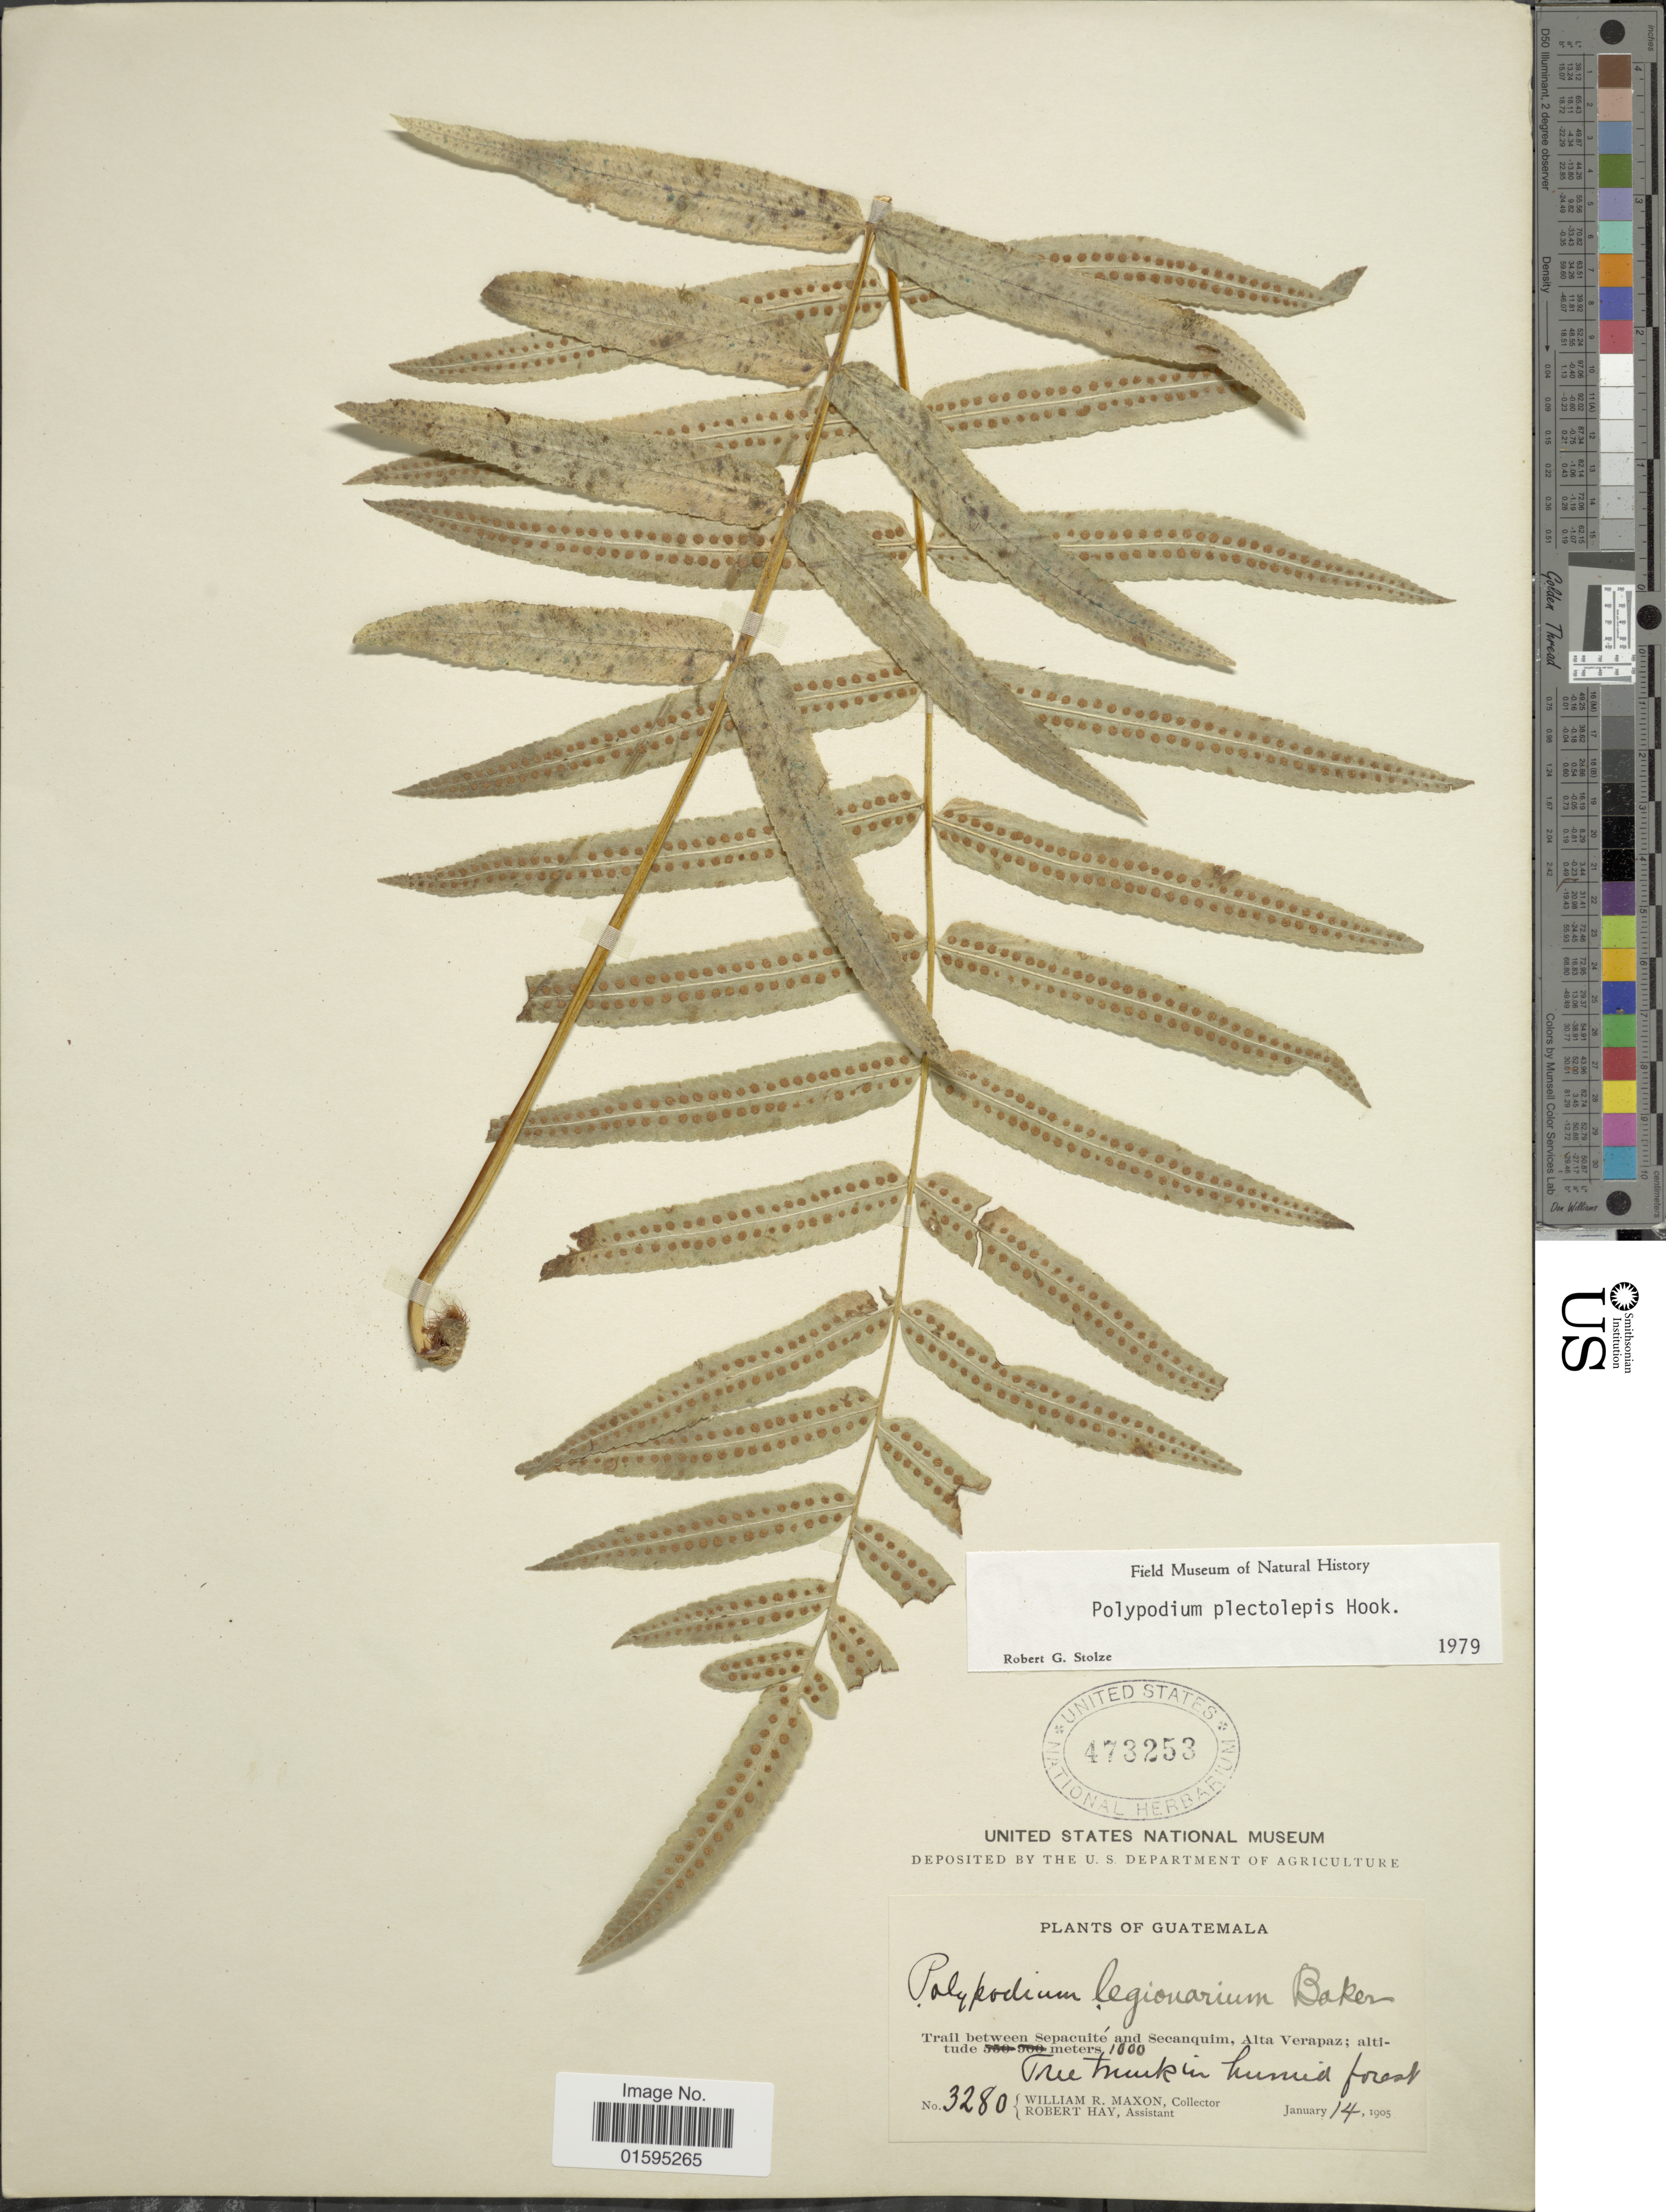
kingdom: Plantae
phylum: Tracheophyta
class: Polypodiopsida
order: Polypodiales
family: Polypodiaceae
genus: Polypodium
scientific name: Polypodium plectolepis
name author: (Fée) Hook.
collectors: W. R. Maxon & R. H. Hay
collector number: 3280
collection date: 1905-01-14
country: Guatemala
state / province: Alta Verapaz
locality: Trail between Sepacuité and Secanquim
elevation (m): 1000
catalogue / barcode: US 473253